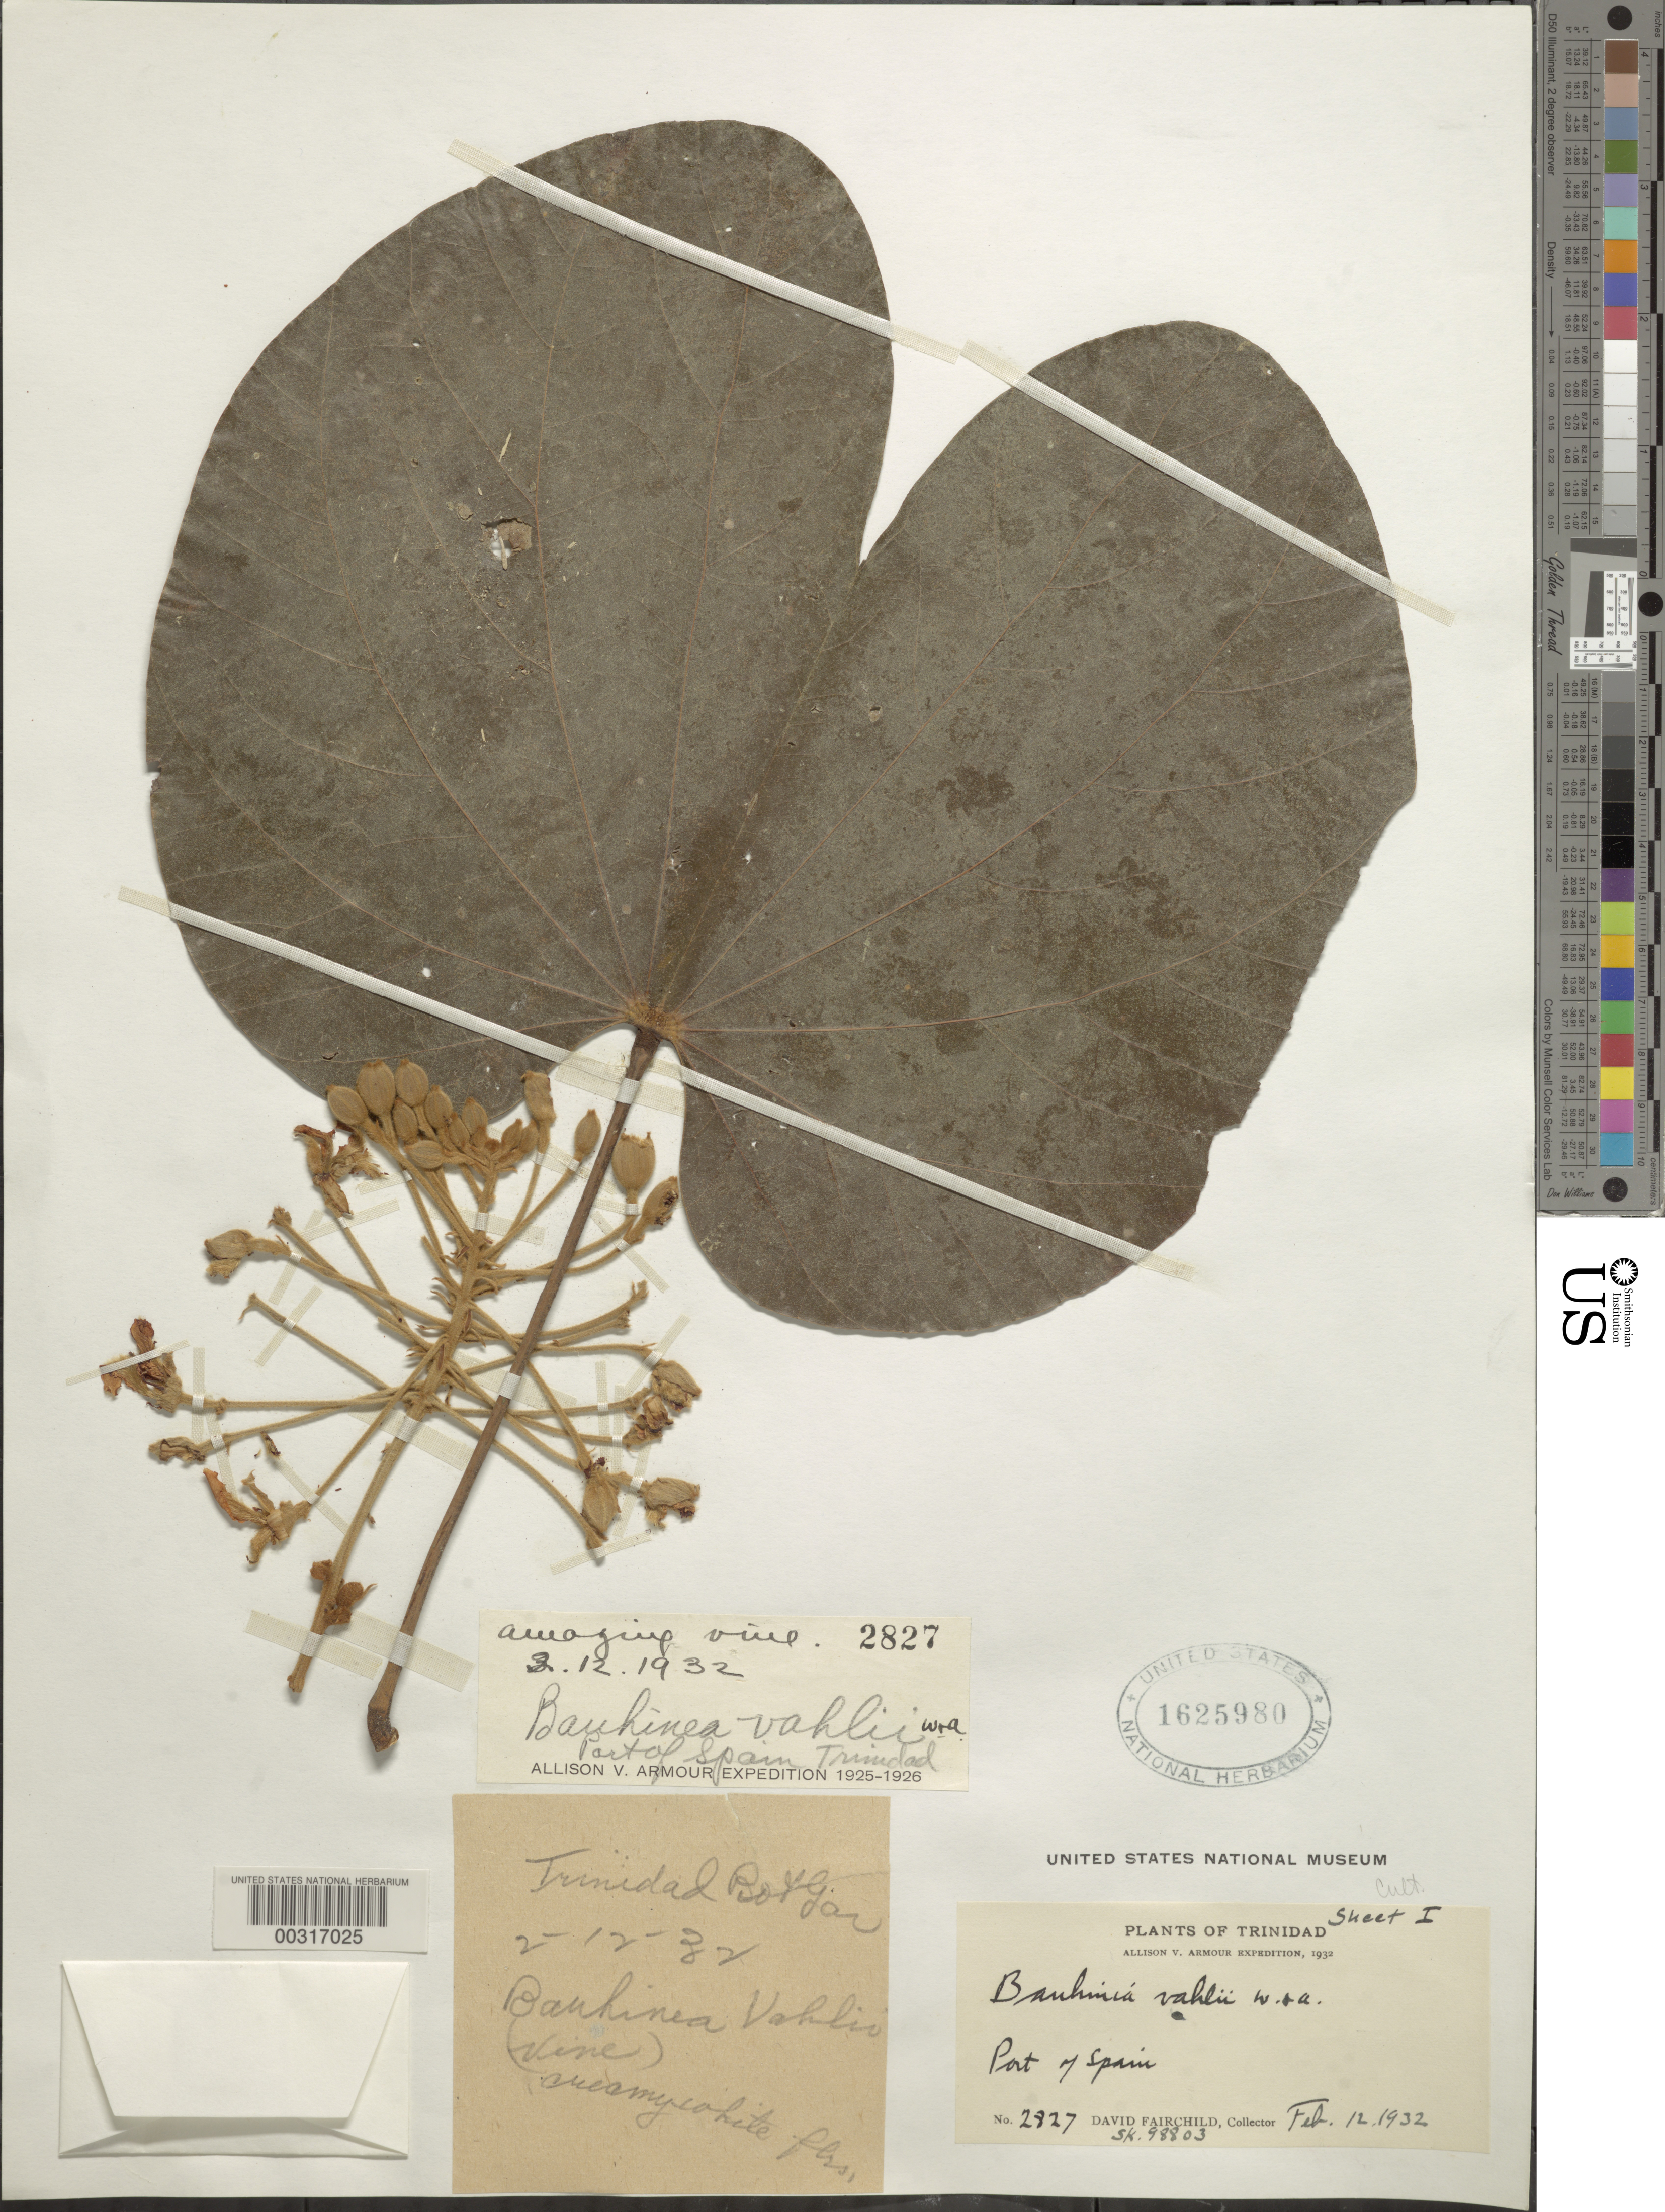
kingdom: Plantae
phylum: Tracheophyta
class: Magnoliopsida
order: Fabales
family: Fabaceae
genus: Bauhinia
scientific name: Bauhinia vahlii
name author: Wight & Arn.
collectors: D. Fairchild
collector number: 2827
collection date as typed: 12 Feb 1932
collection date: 1932-02-12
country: Trinidad and Tobago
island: Trinidad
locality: Port of spain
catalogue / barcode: US 1625980